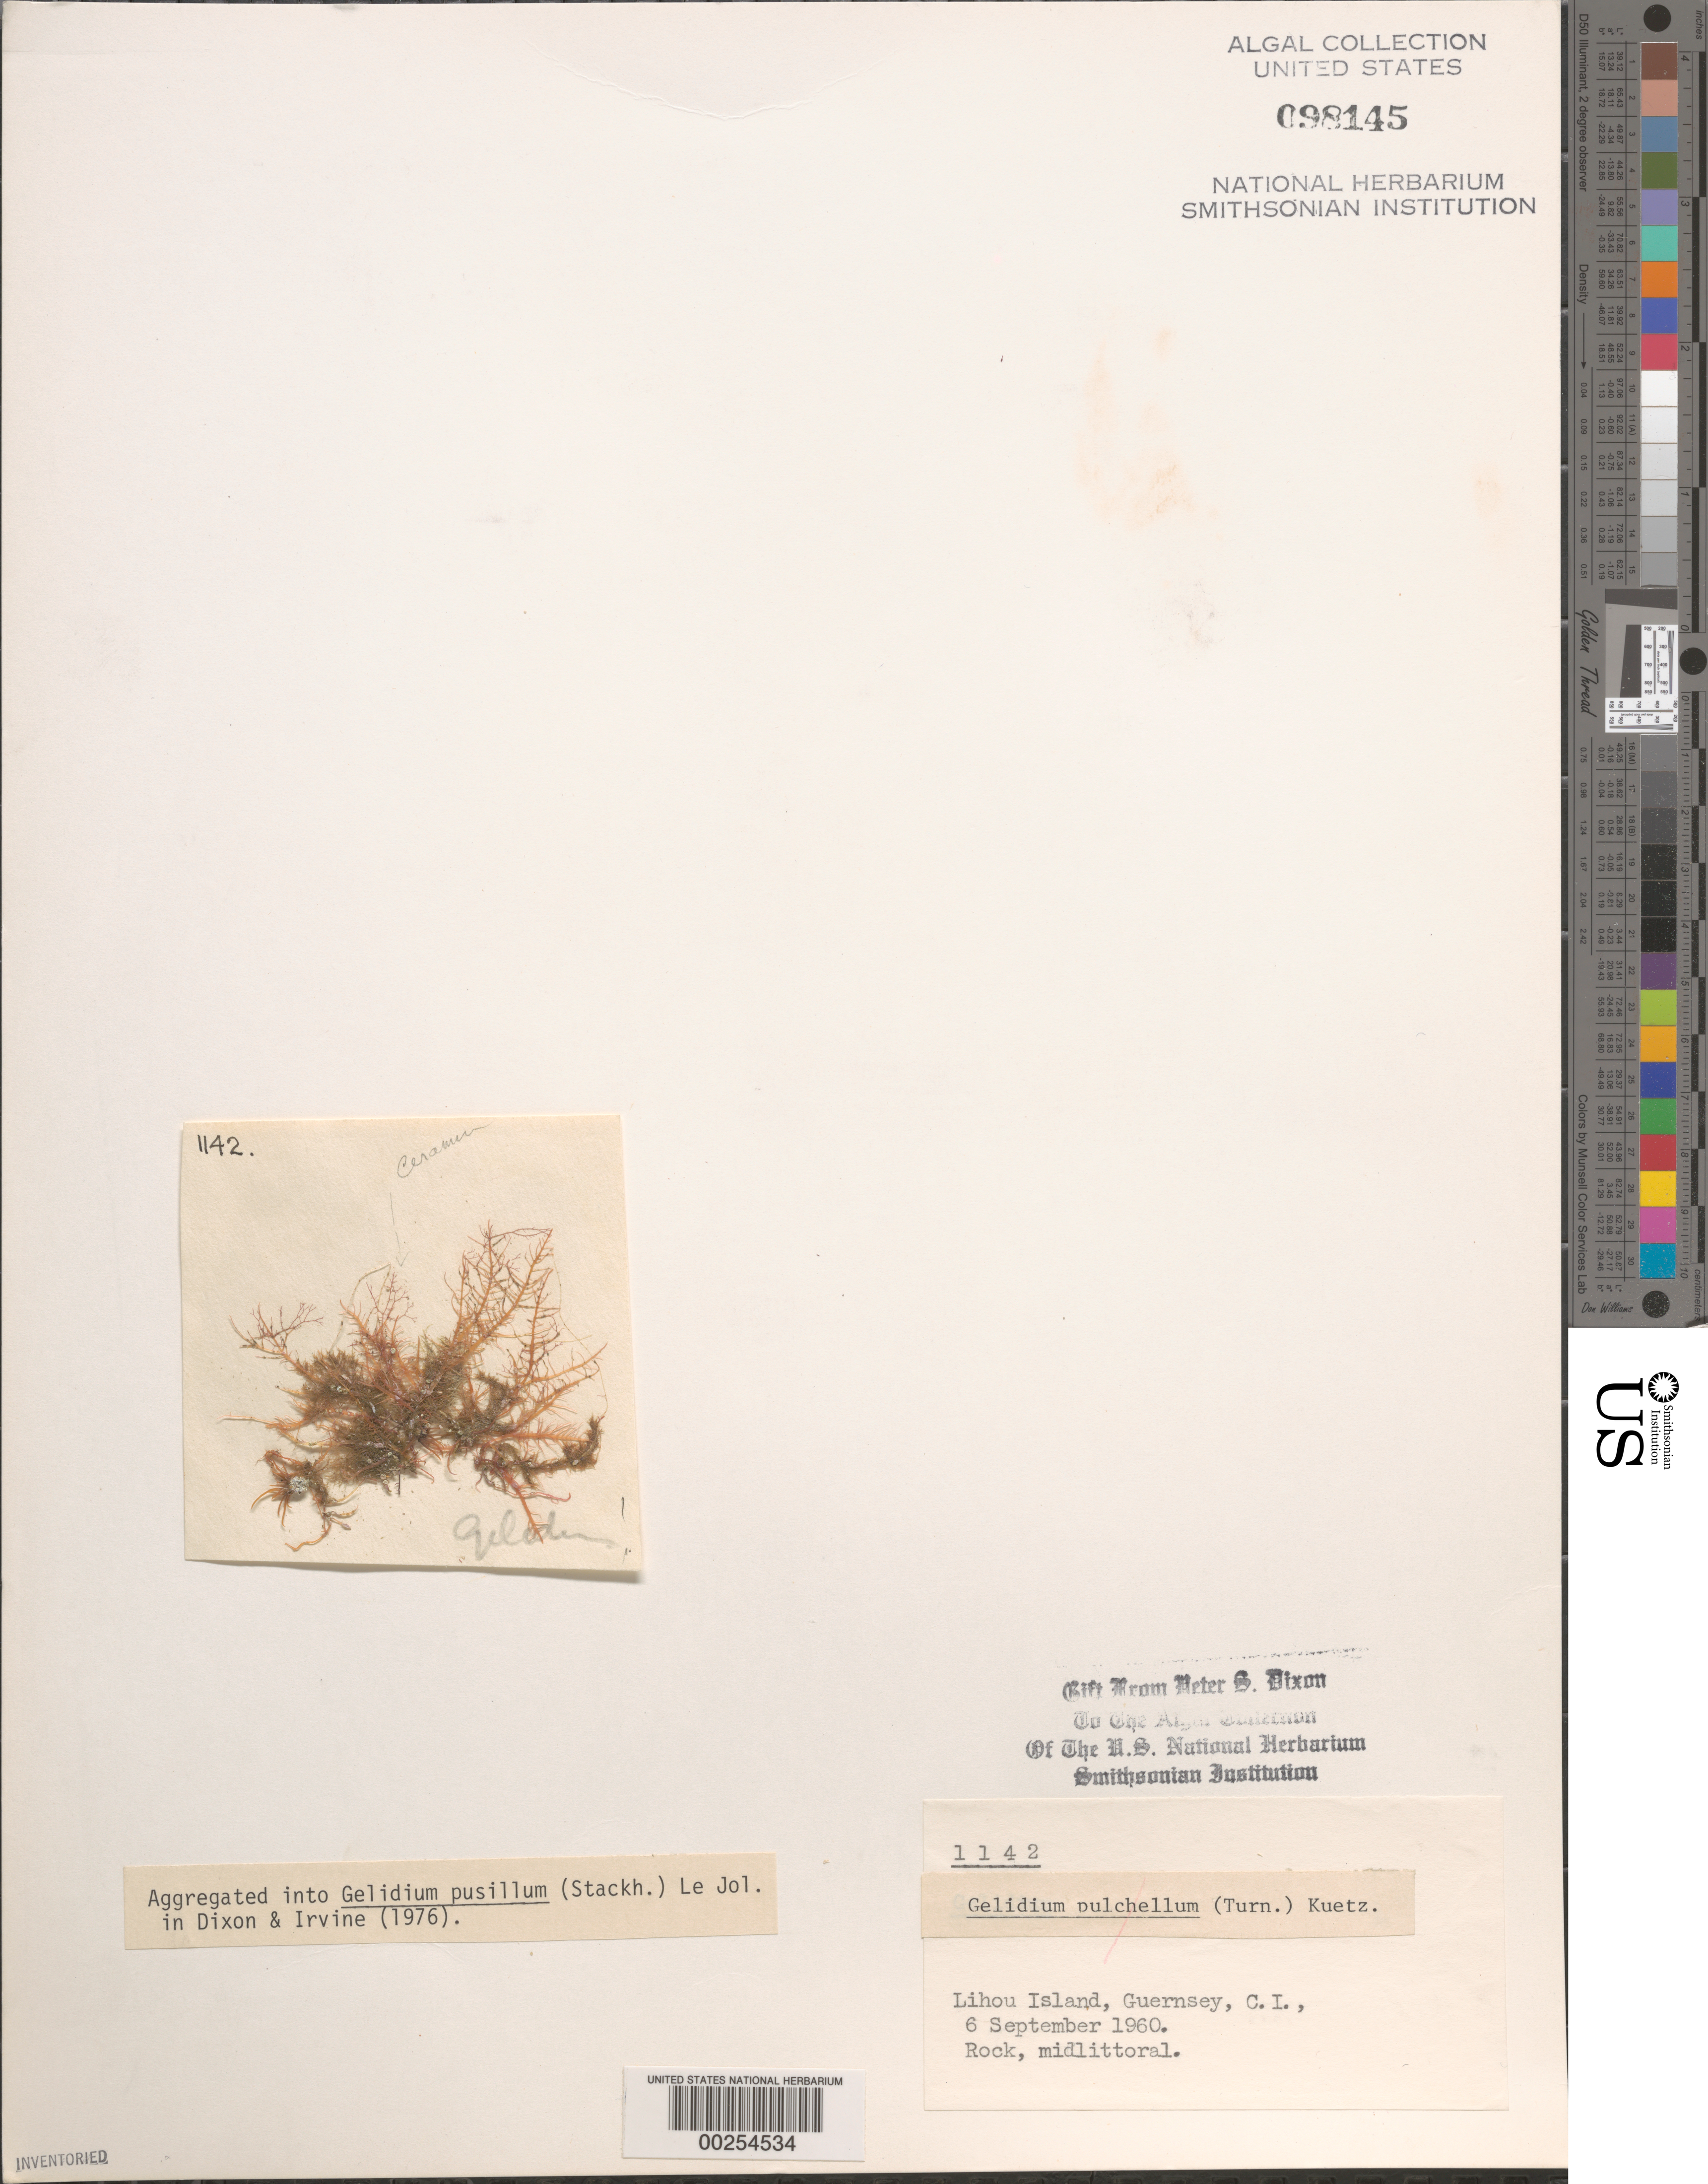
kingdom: Plantae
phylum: Rhodophyta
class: Florideophyceae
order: Gelidiales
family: Gelidiaceae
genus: Gelidium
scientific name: Gelidium pusillum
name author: (Stackh.) Le Jol.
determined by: Dixon, P. S.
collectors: P. S. Dixon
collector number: PSD 1142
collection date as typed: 06 Sep 1960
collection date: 1960-09-06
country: United Kingdom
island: Guernsey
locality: Bailiwick of Guernsey. Lihou.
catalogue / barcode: US 98145